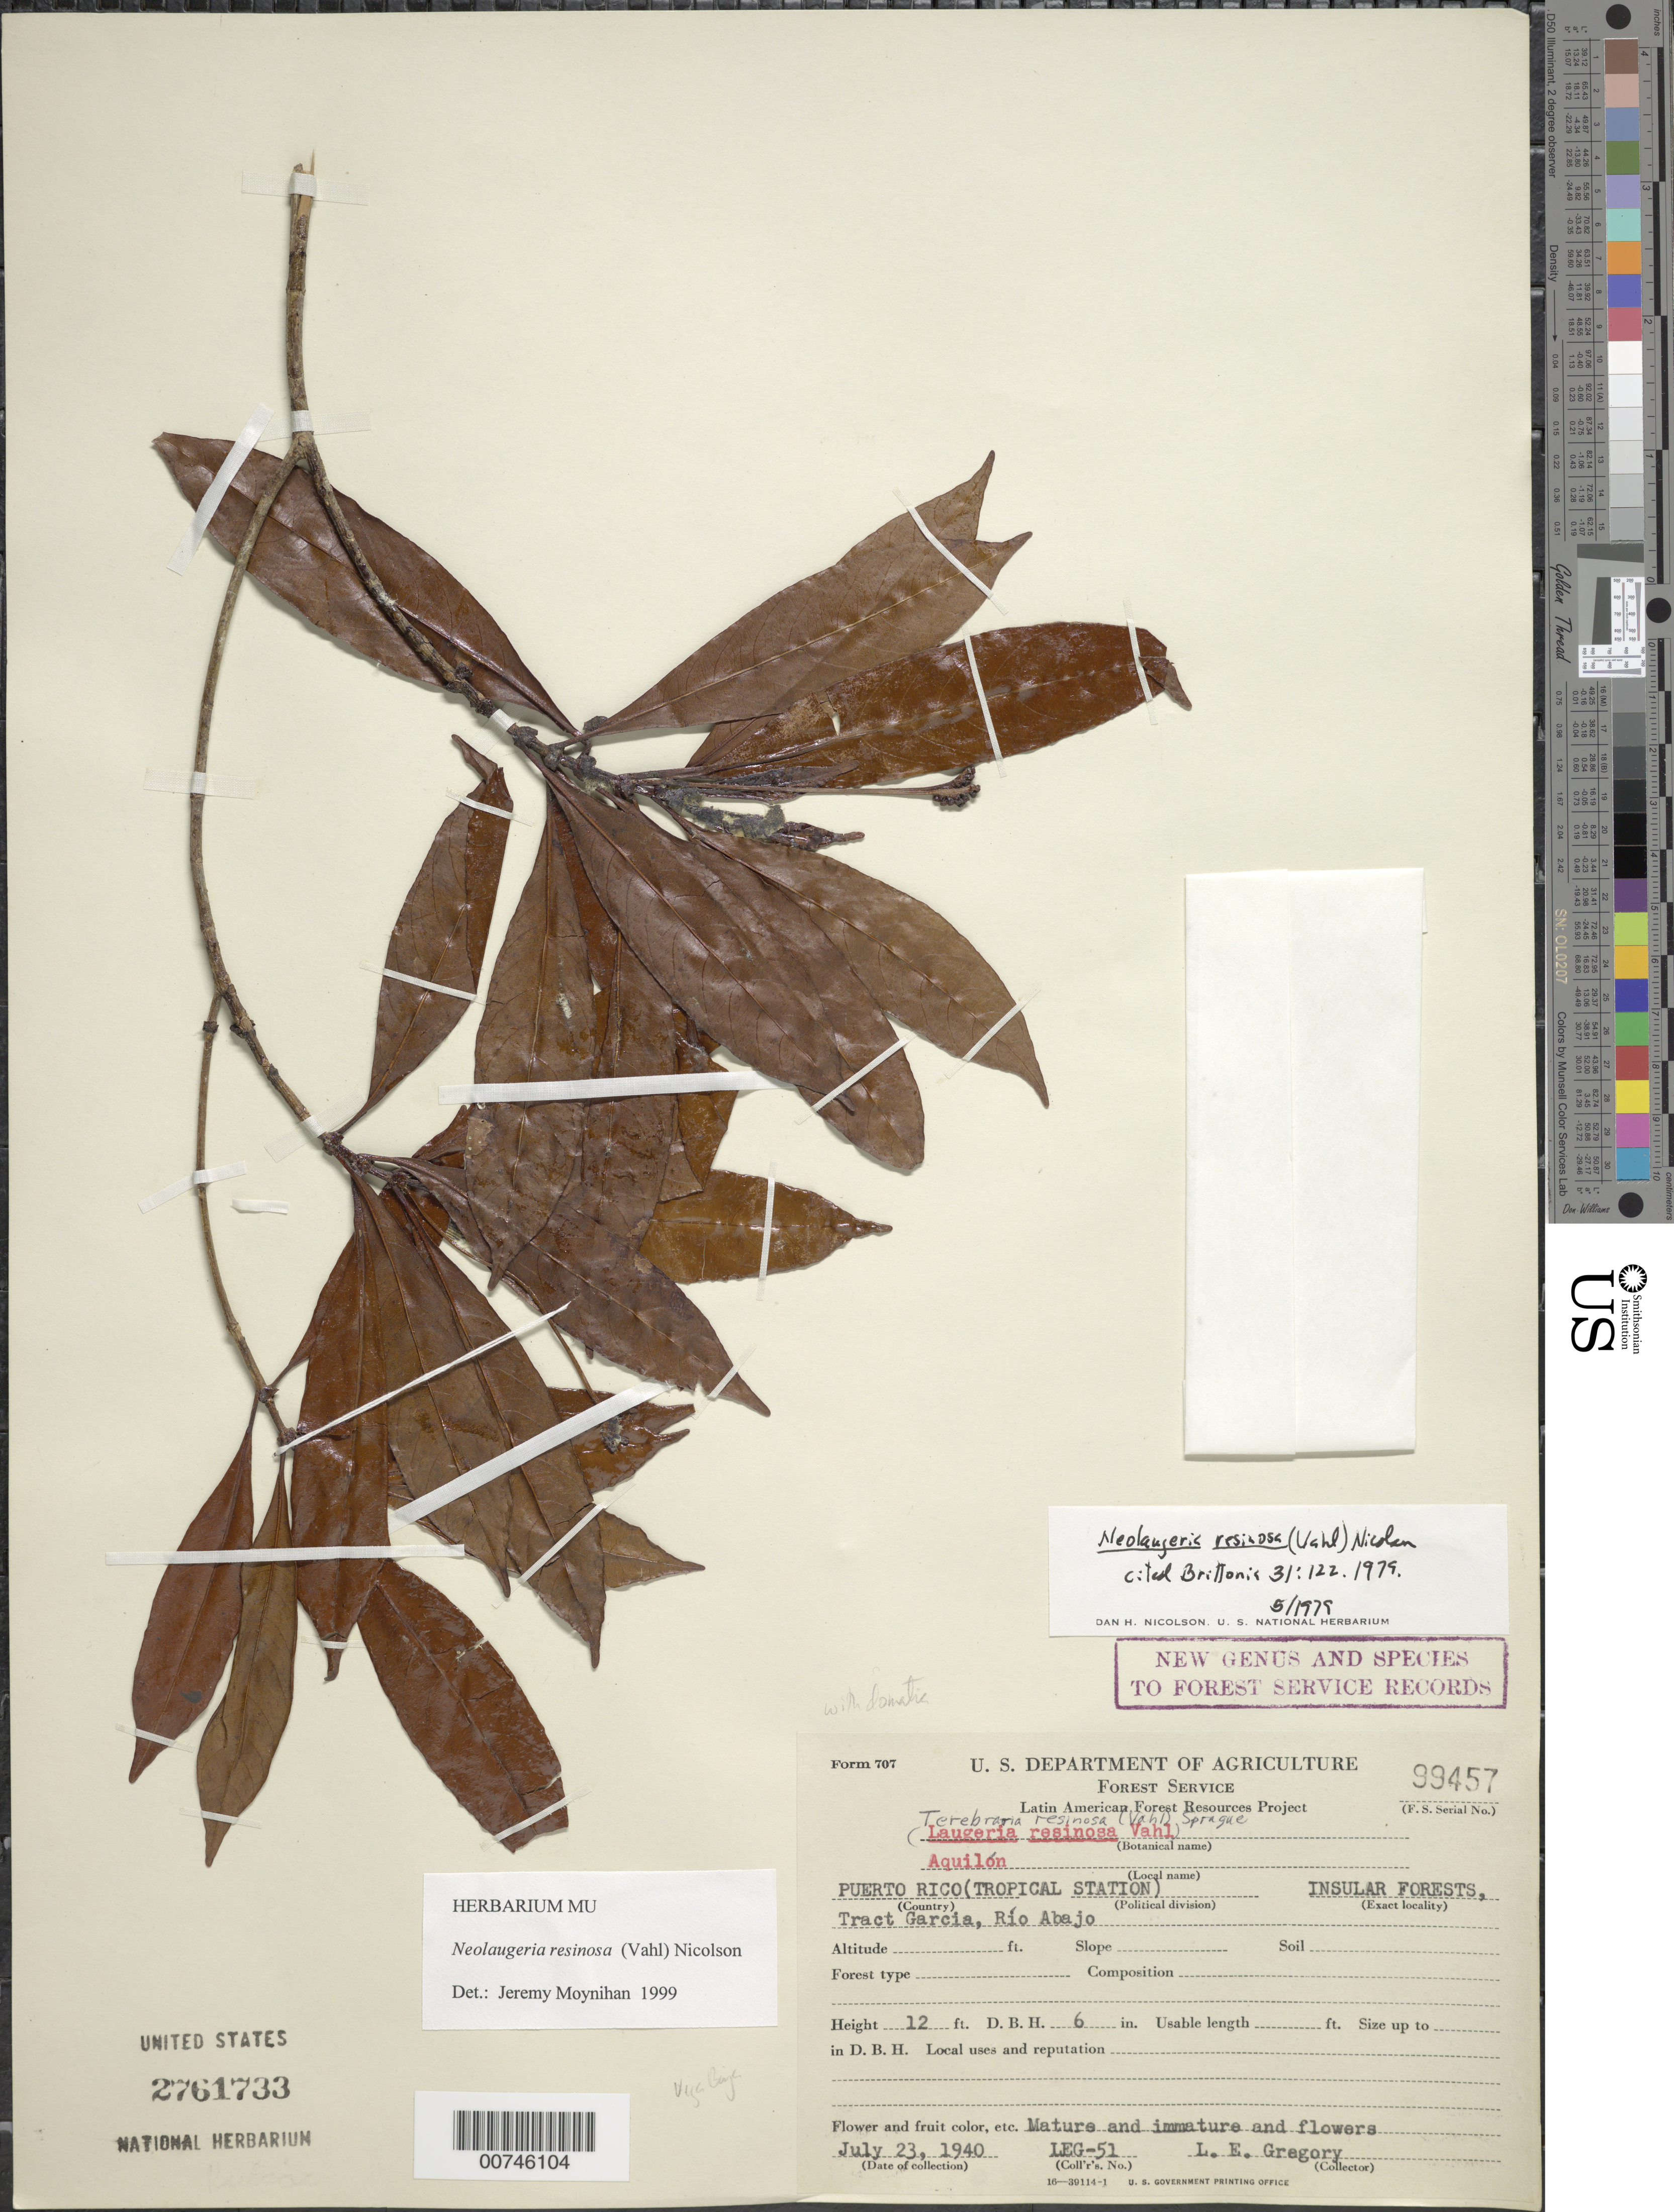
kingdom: Plantae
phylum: Tracheophyta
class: Magnoliopsida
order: Gentianales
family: Rubiaceae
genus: Stenostomum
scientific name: Stenostomum resinosum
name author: (Vahl) Griseb.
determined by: Moynihan, J.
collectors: L. E. Gregory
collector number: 51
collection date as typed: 23 Jul 1940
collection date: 1940-07-23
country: Puerto Rico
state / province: Arecibo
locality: Insular Forest (Tropical station), Tract Gracía, Río Abajo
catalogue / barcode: US 2761733